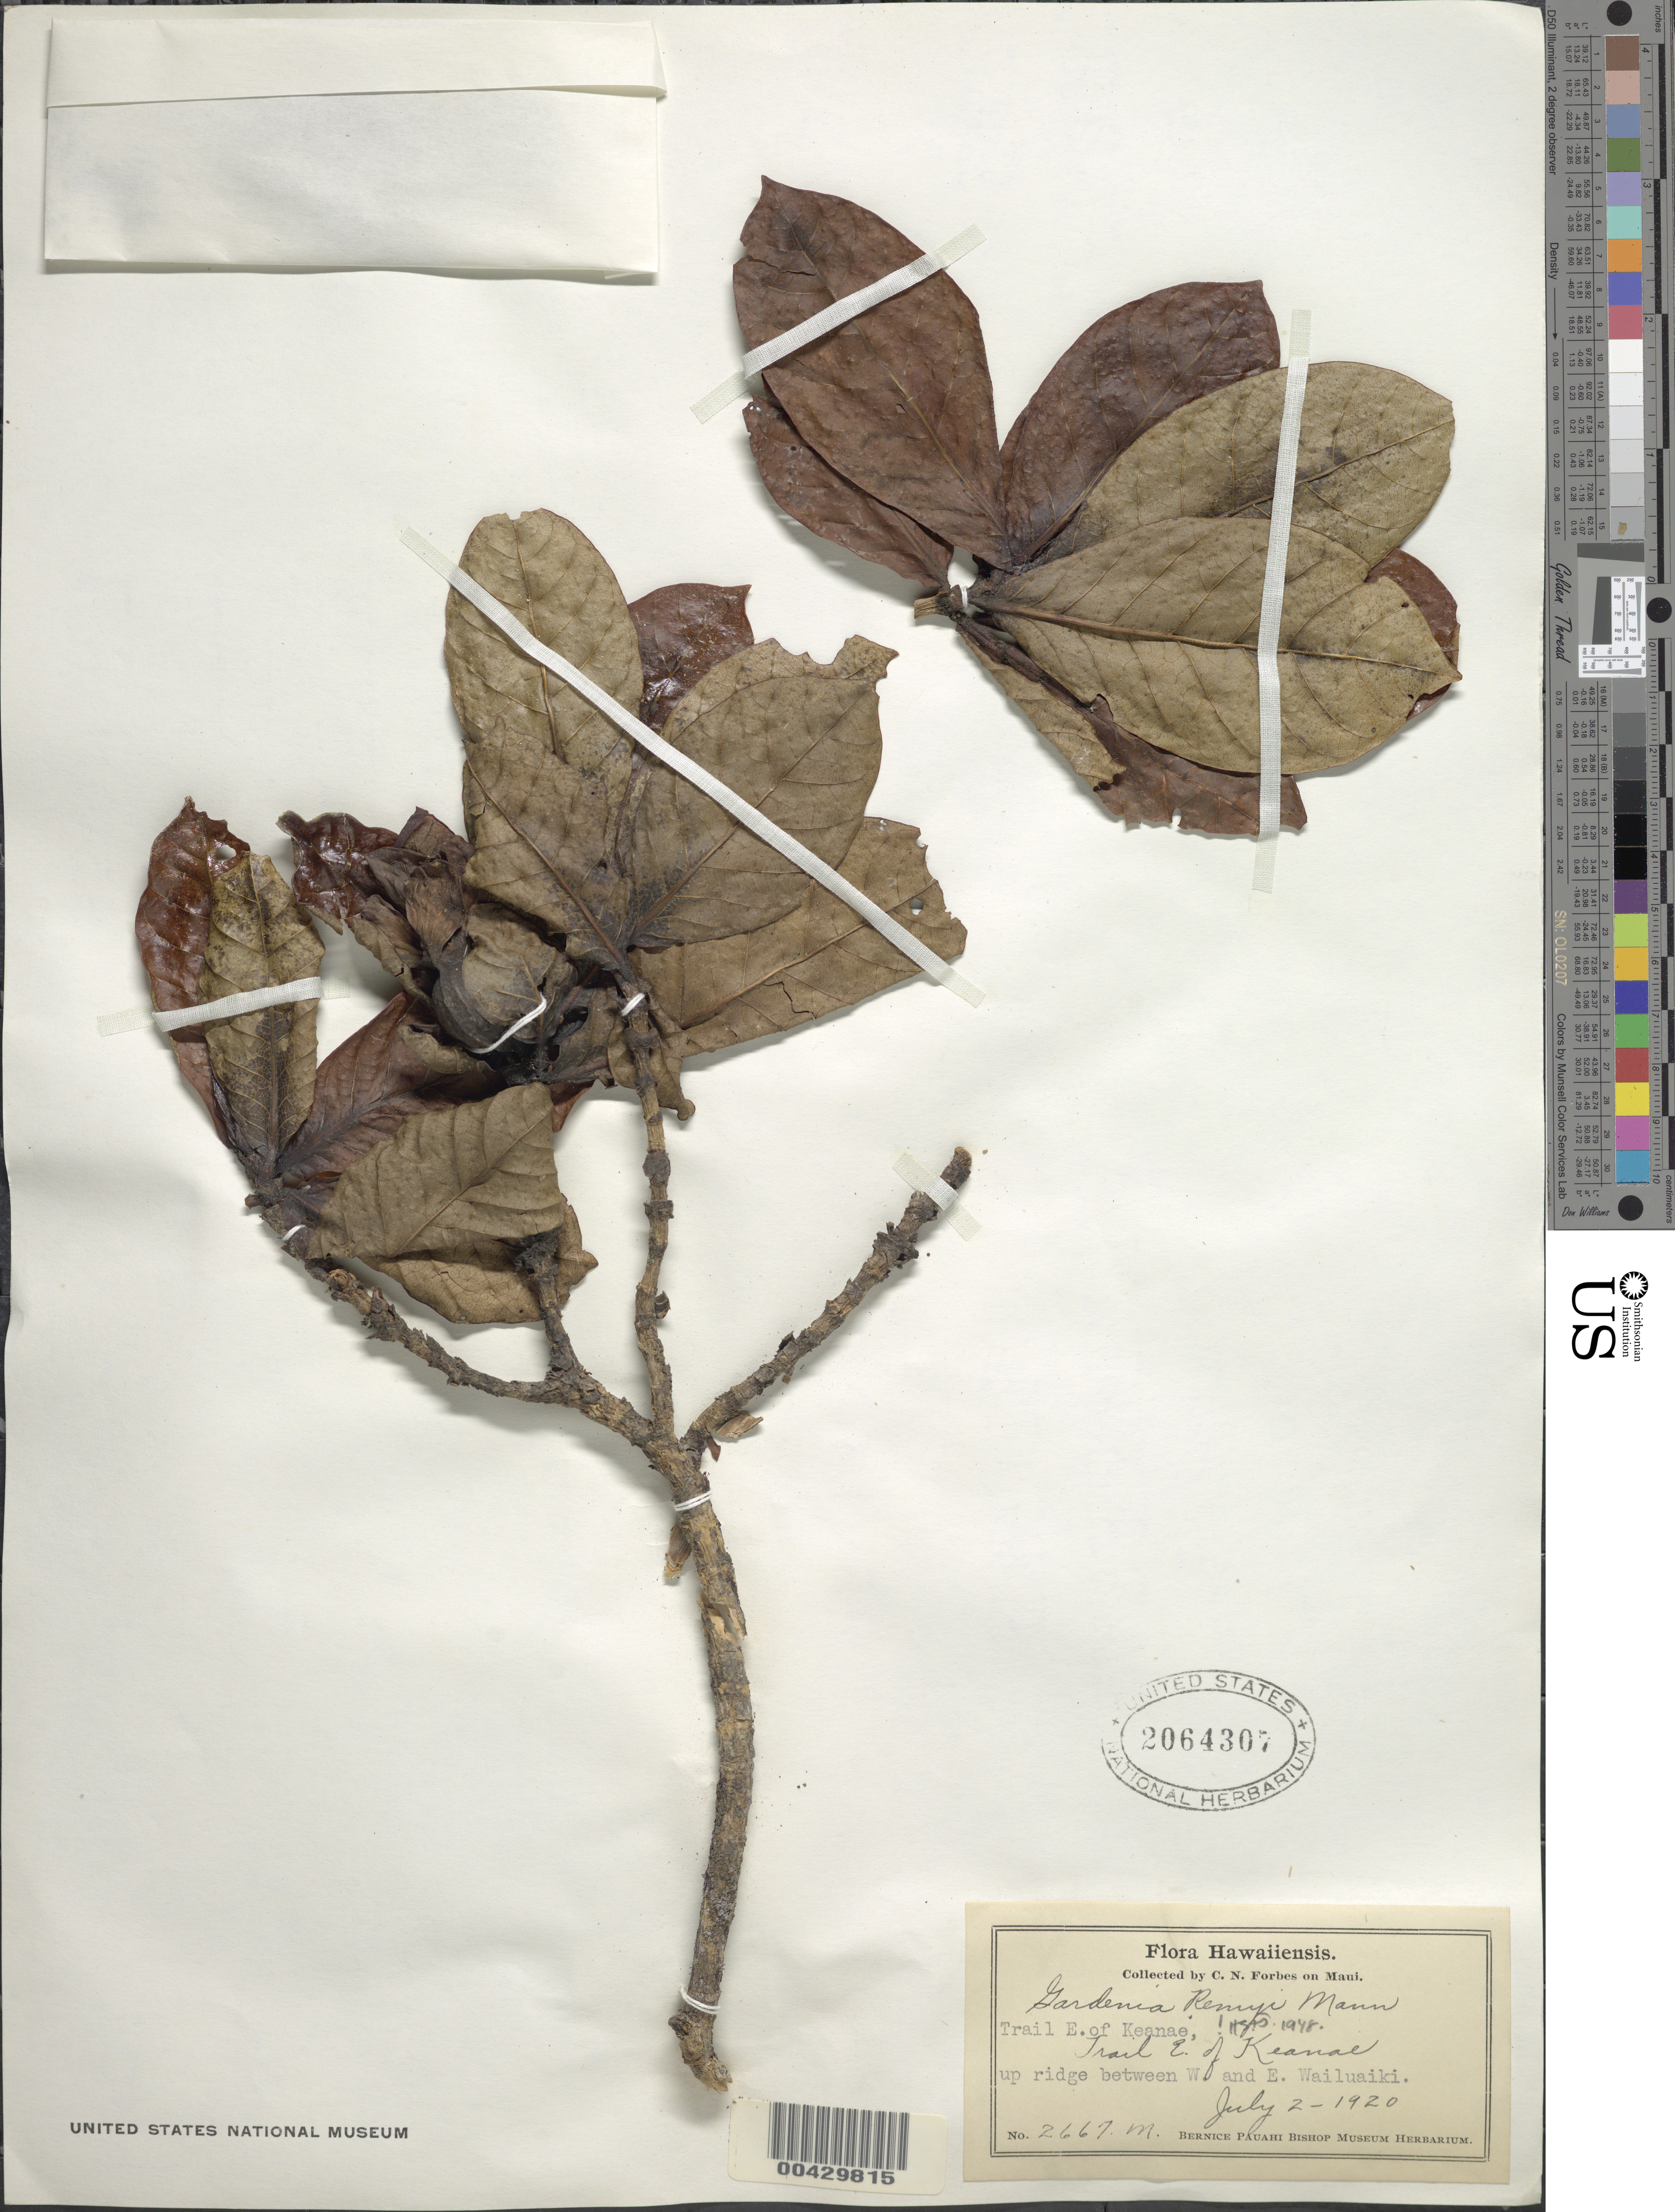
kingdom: Plantae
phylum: Tracheophyta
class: Magnoliopsida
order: Gentianales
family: Rubiaceae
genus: Gardenia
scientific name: Gardenia remyi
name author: H. Mann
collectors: C. N. Forbes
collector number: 2667.M.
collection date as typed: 2 Jul 1920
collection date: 1920-07-02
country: United States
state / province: Hawaii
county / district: Maui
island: Maui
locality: Trail E of Keanae, up ridge between W and E Wailuaiki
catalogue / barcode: US 2064307